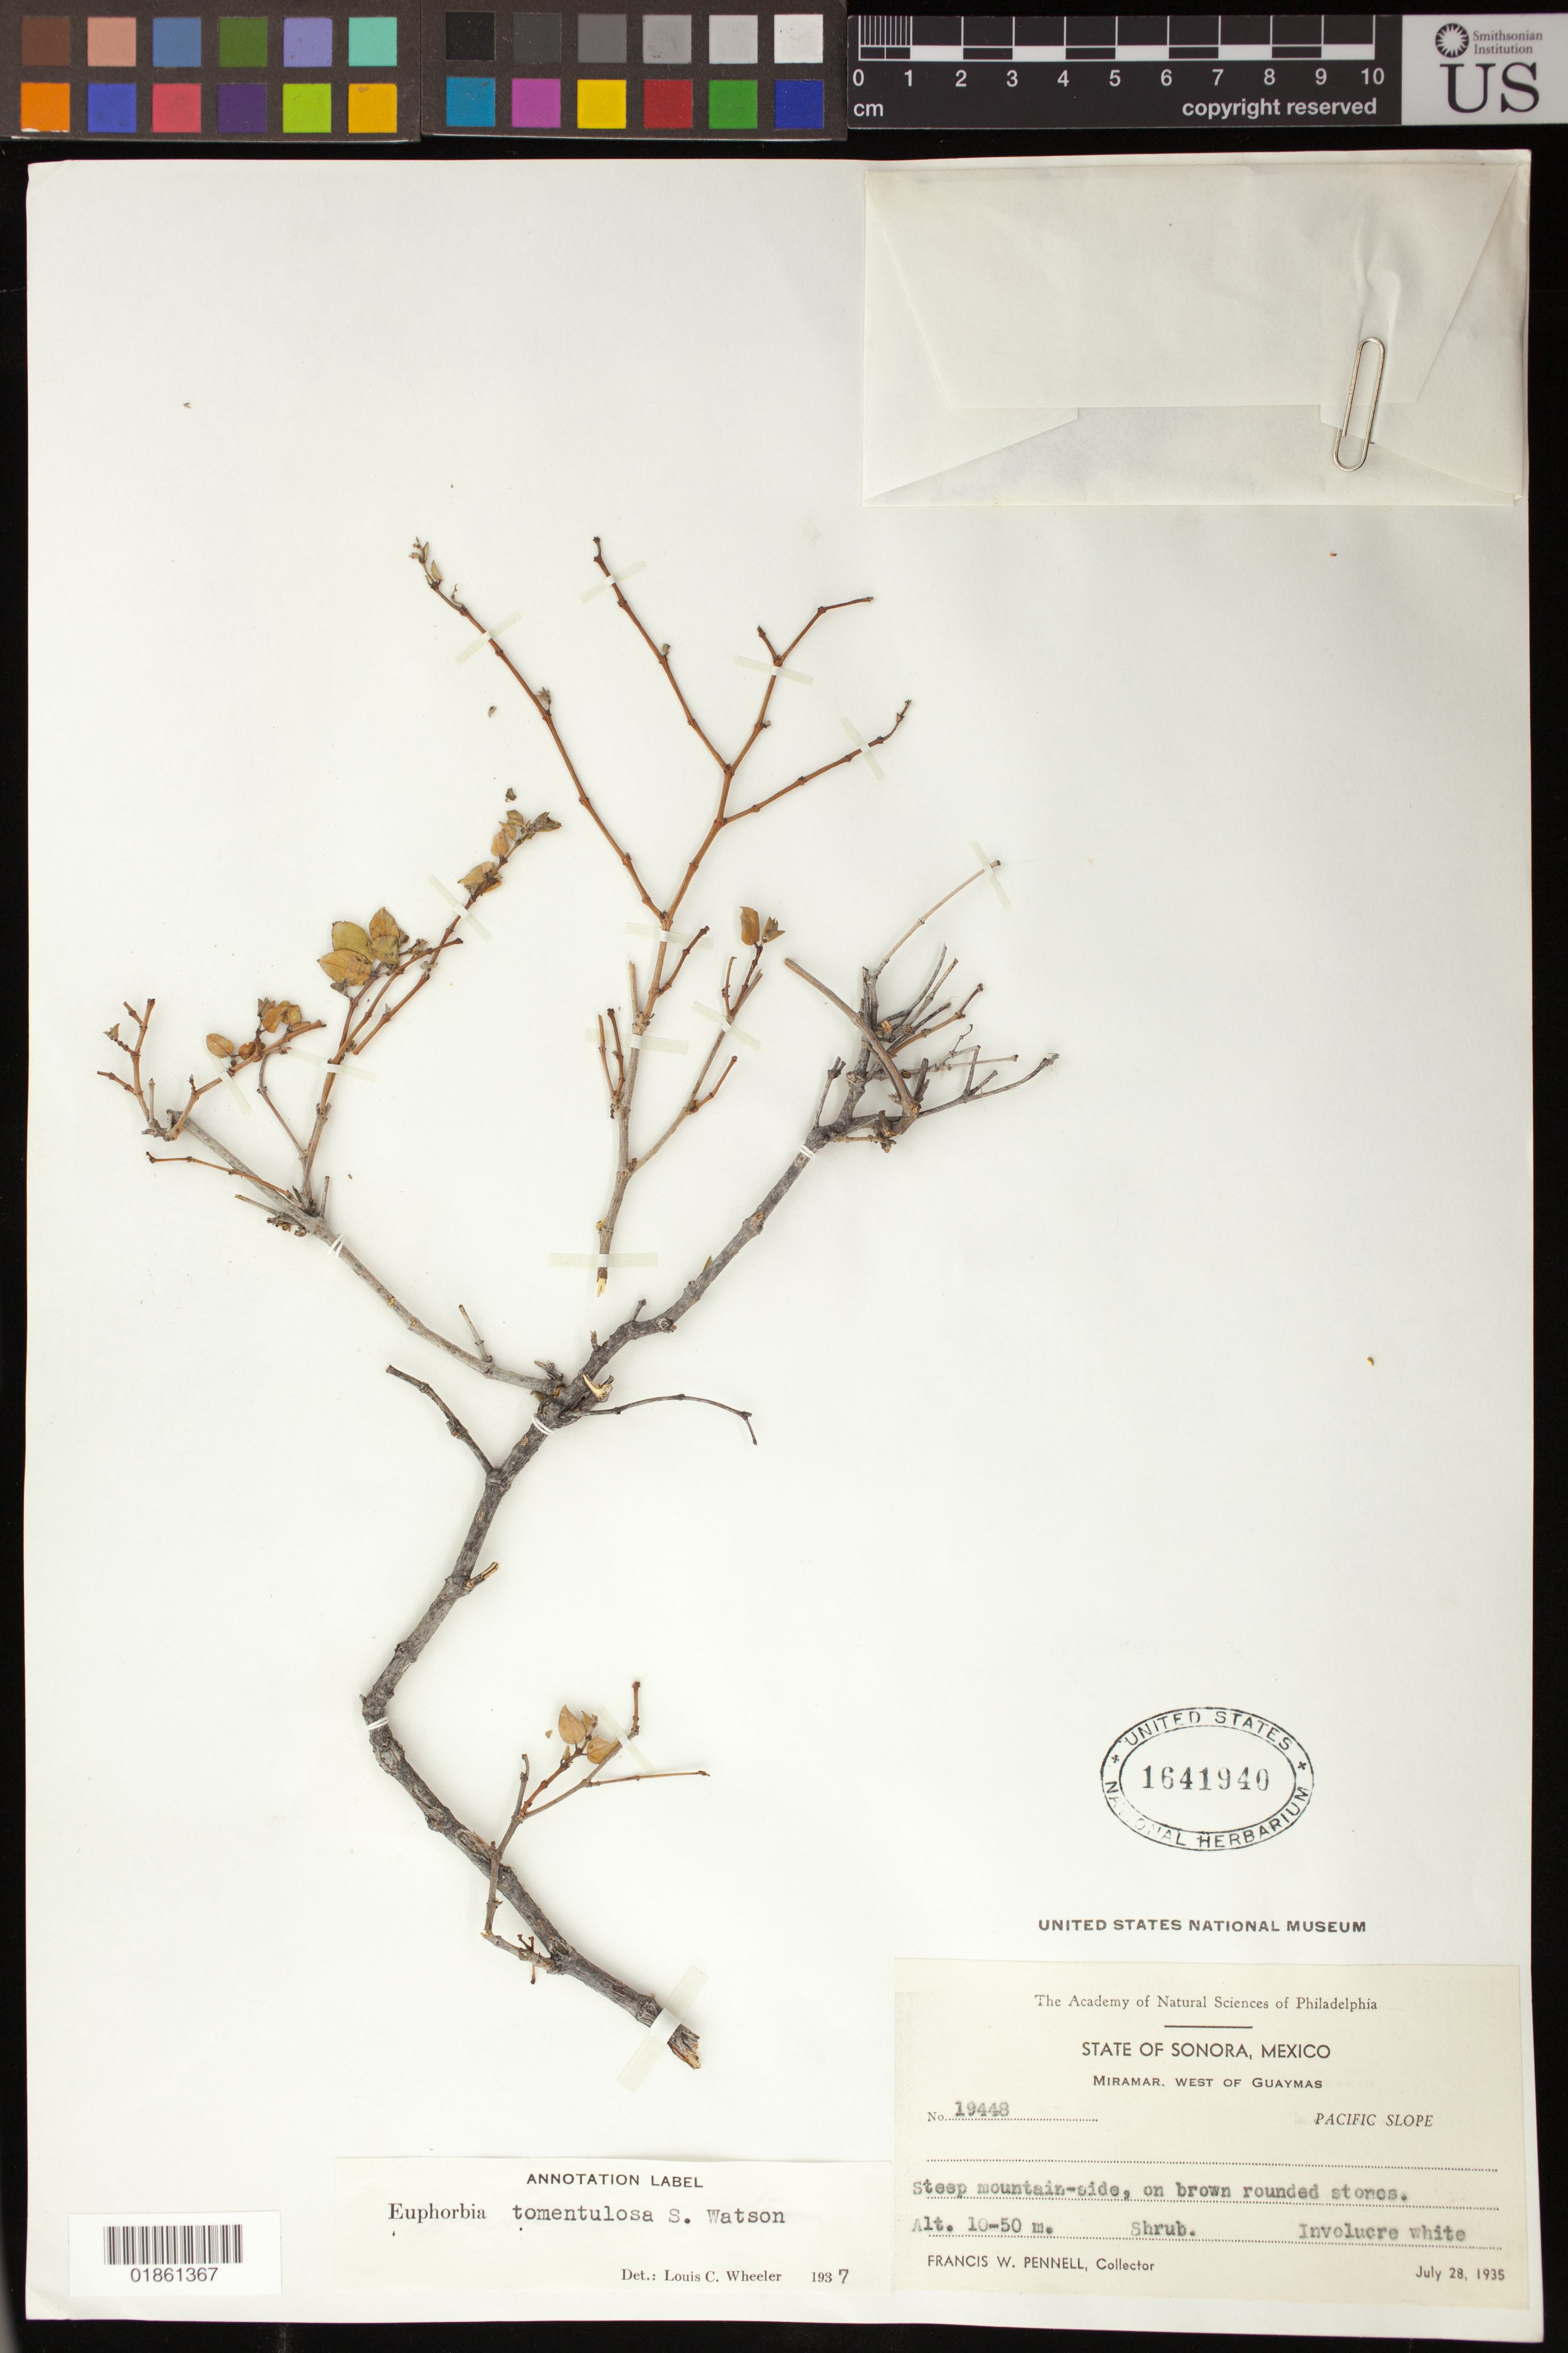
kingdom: Plantae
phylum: Tracheophyta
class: Magnoliopsida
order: Malpighiales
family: Euphorbiaceae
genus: Euphorbia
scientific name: Euphorbia tomentulosa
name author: S. Watson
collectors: F. W. Pennell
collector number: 19448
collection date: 1935-07-28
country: Mexico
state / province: Sonora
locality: Miramar, west of Guaymas; Pacific slope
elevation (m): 10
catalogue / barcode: US 1641940